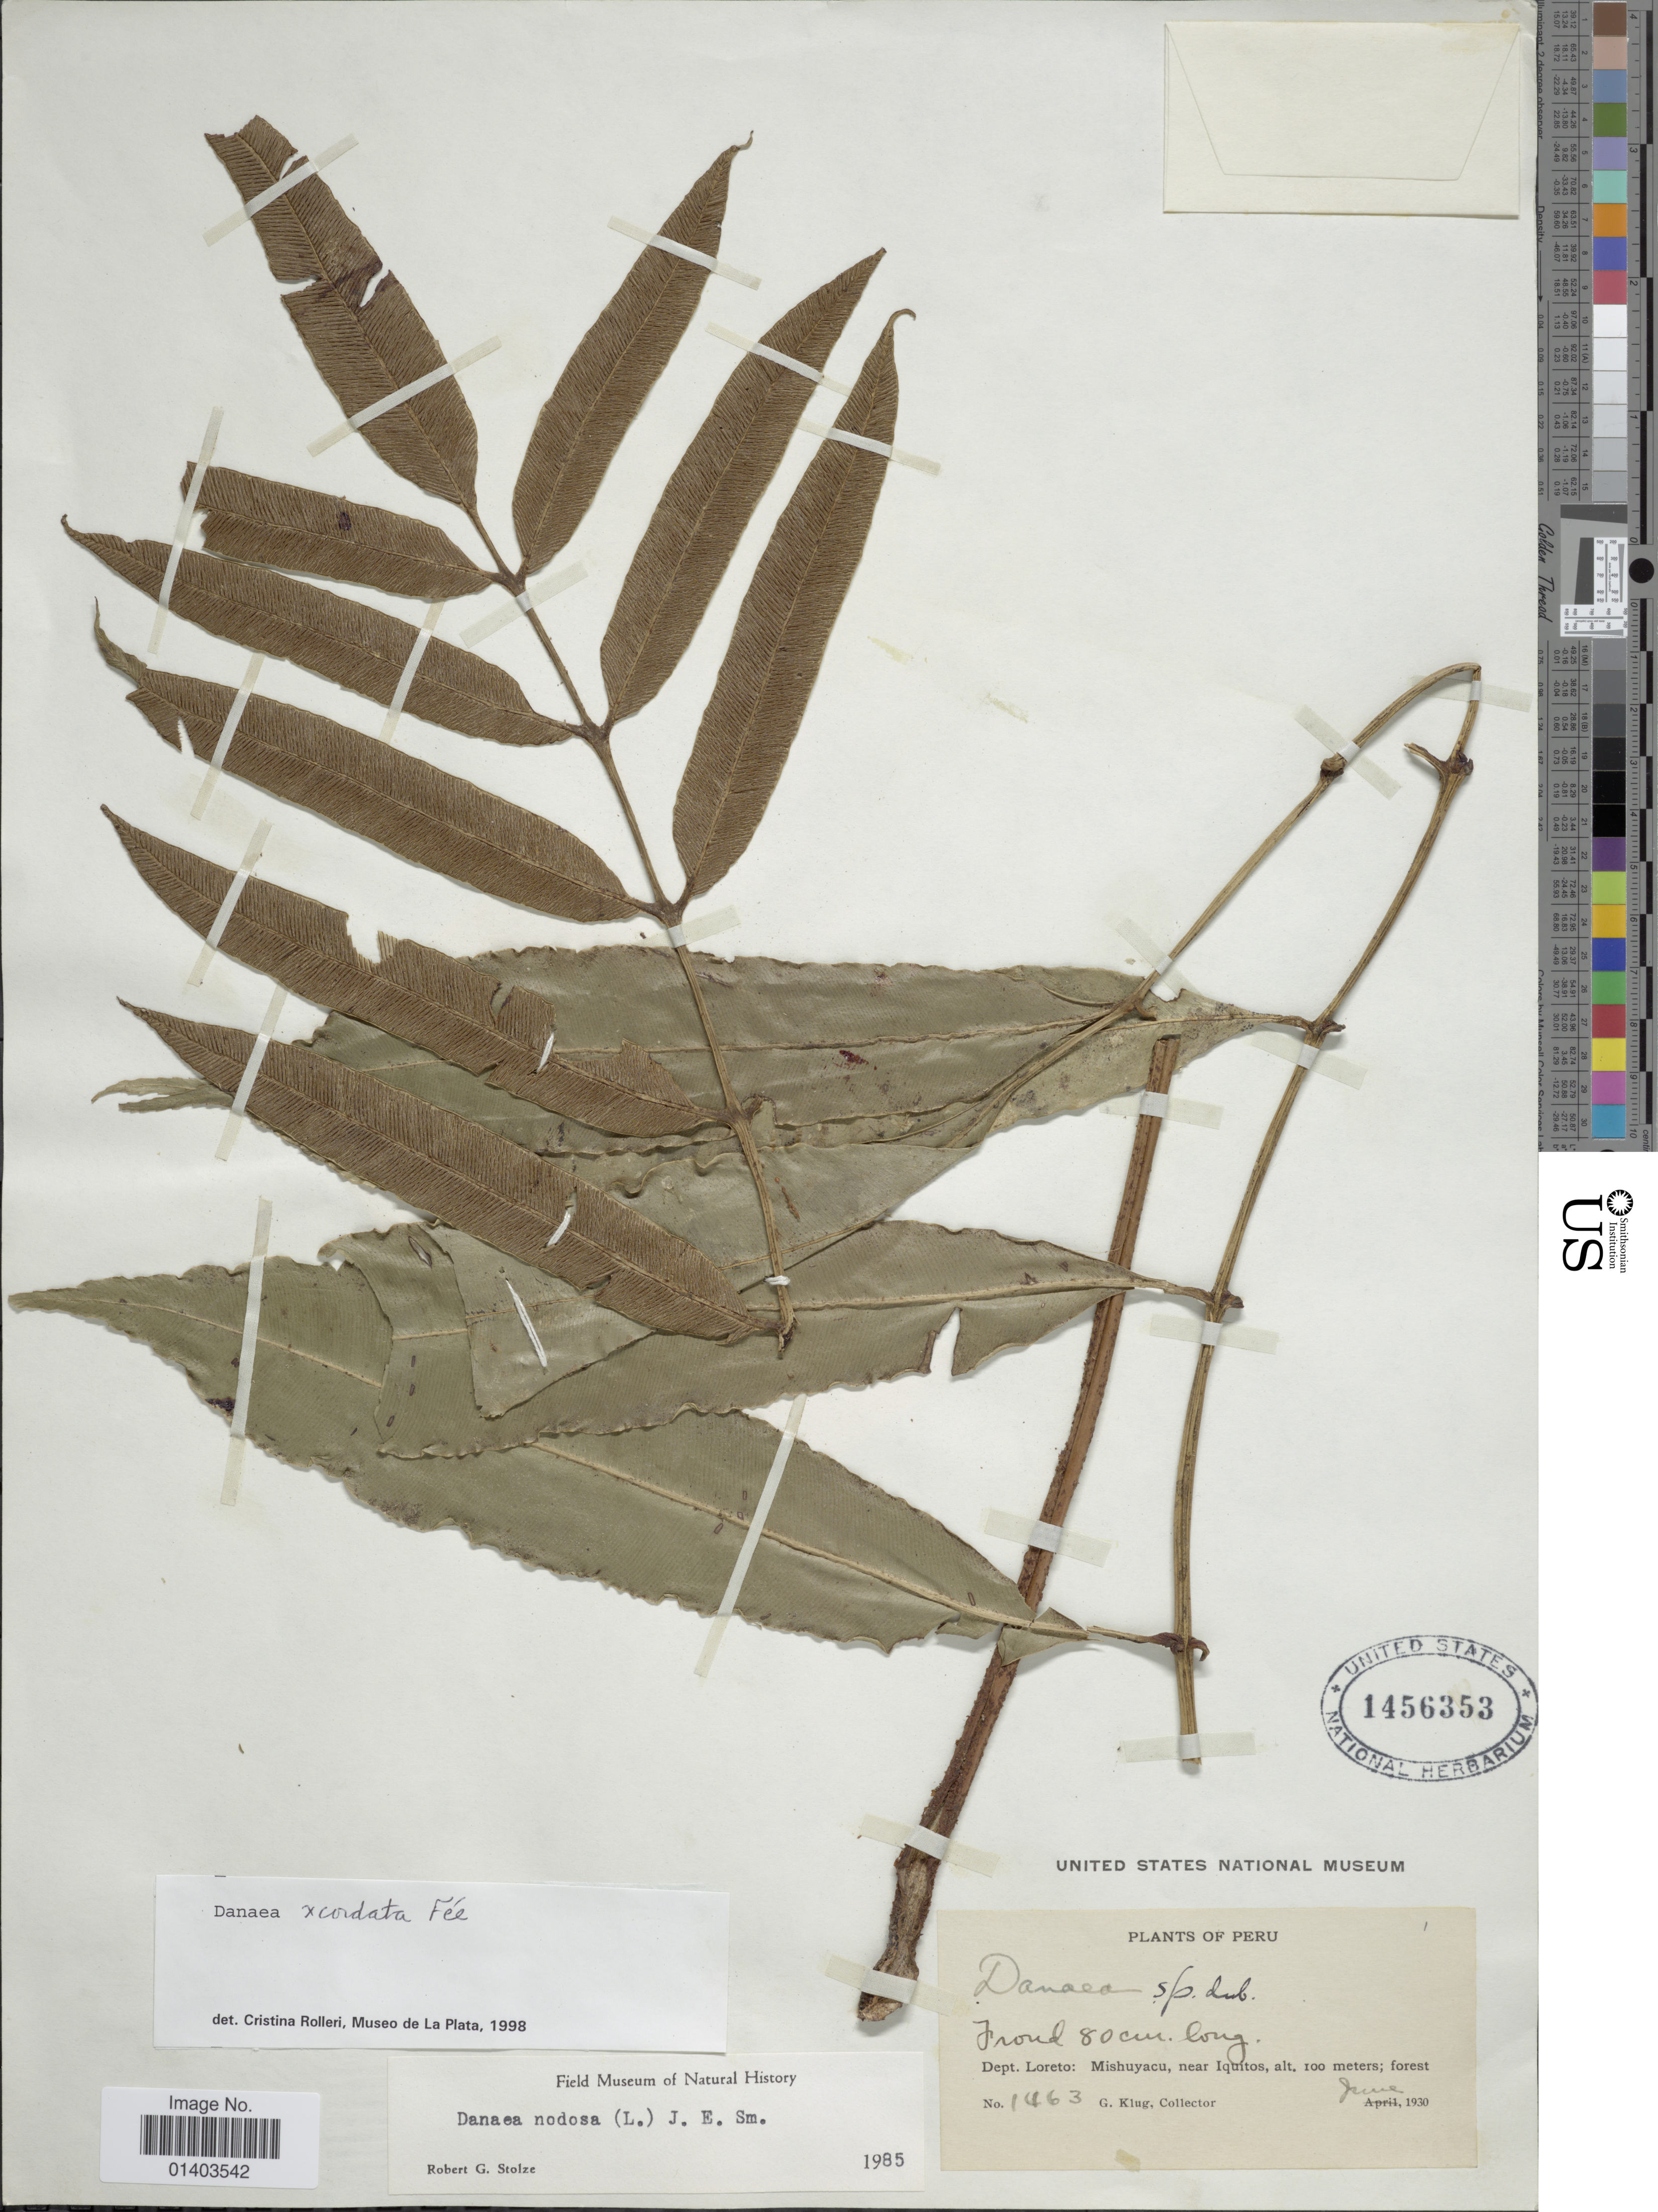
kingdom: Plantae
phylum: Tracheophyta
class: Polypodiopsida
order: Marattiales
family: Marattiaceae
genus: Danaea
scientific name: Danaea x cordata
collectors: G. King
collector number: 1463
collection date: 1930-06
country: Peru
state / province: Loreto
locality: Dept. Loreto: Mishuyacu, near Iquitos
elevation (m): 100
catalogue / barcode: US 1456353